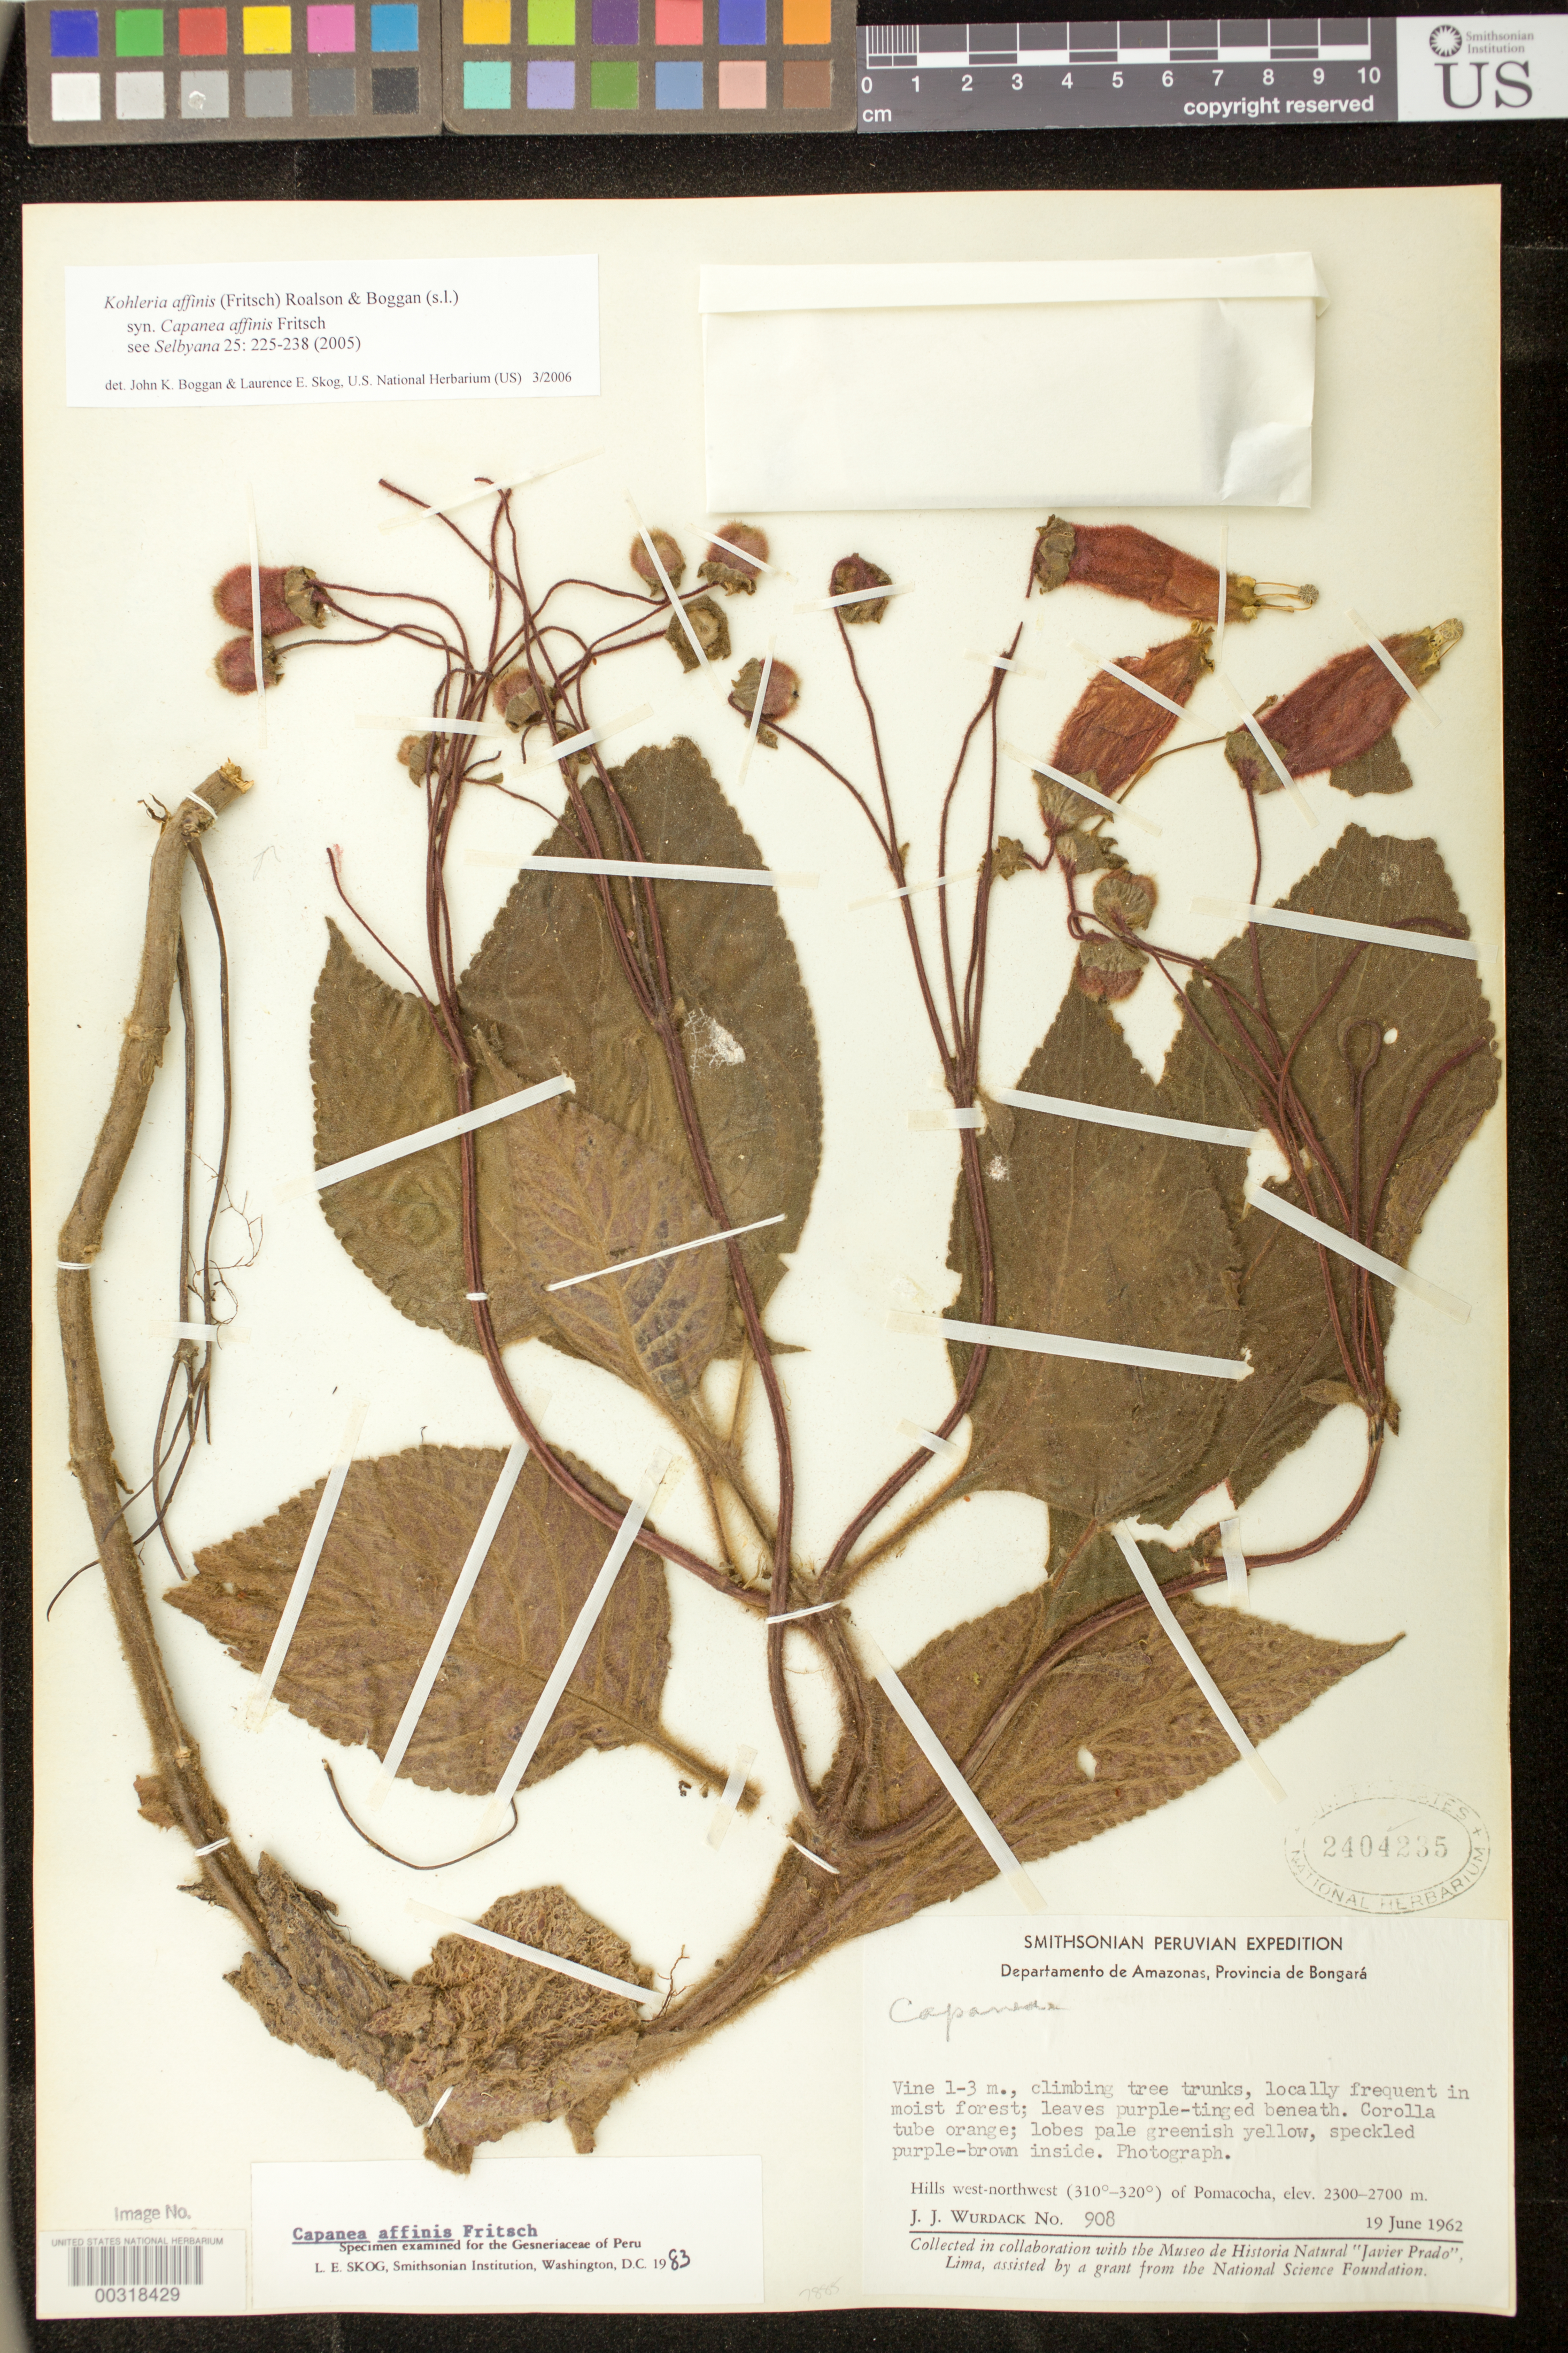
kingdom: Plantae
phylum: Tracheophyta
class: Magnoliopsida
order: Lamiales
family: Gesneriaceae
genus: Kohleria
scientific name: Kohleria affinis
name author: (Fritsch) Roalson & Boggan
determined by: Boggan, J. K.; Skog, L. E.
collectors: J. J. Wurdack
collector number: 908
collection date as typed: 19 Jun 1962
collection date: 1962-06-19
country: Peru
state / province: Amazonas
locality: Hills W-NW of Pomacocha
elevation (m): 2300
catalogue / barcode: US 2404235